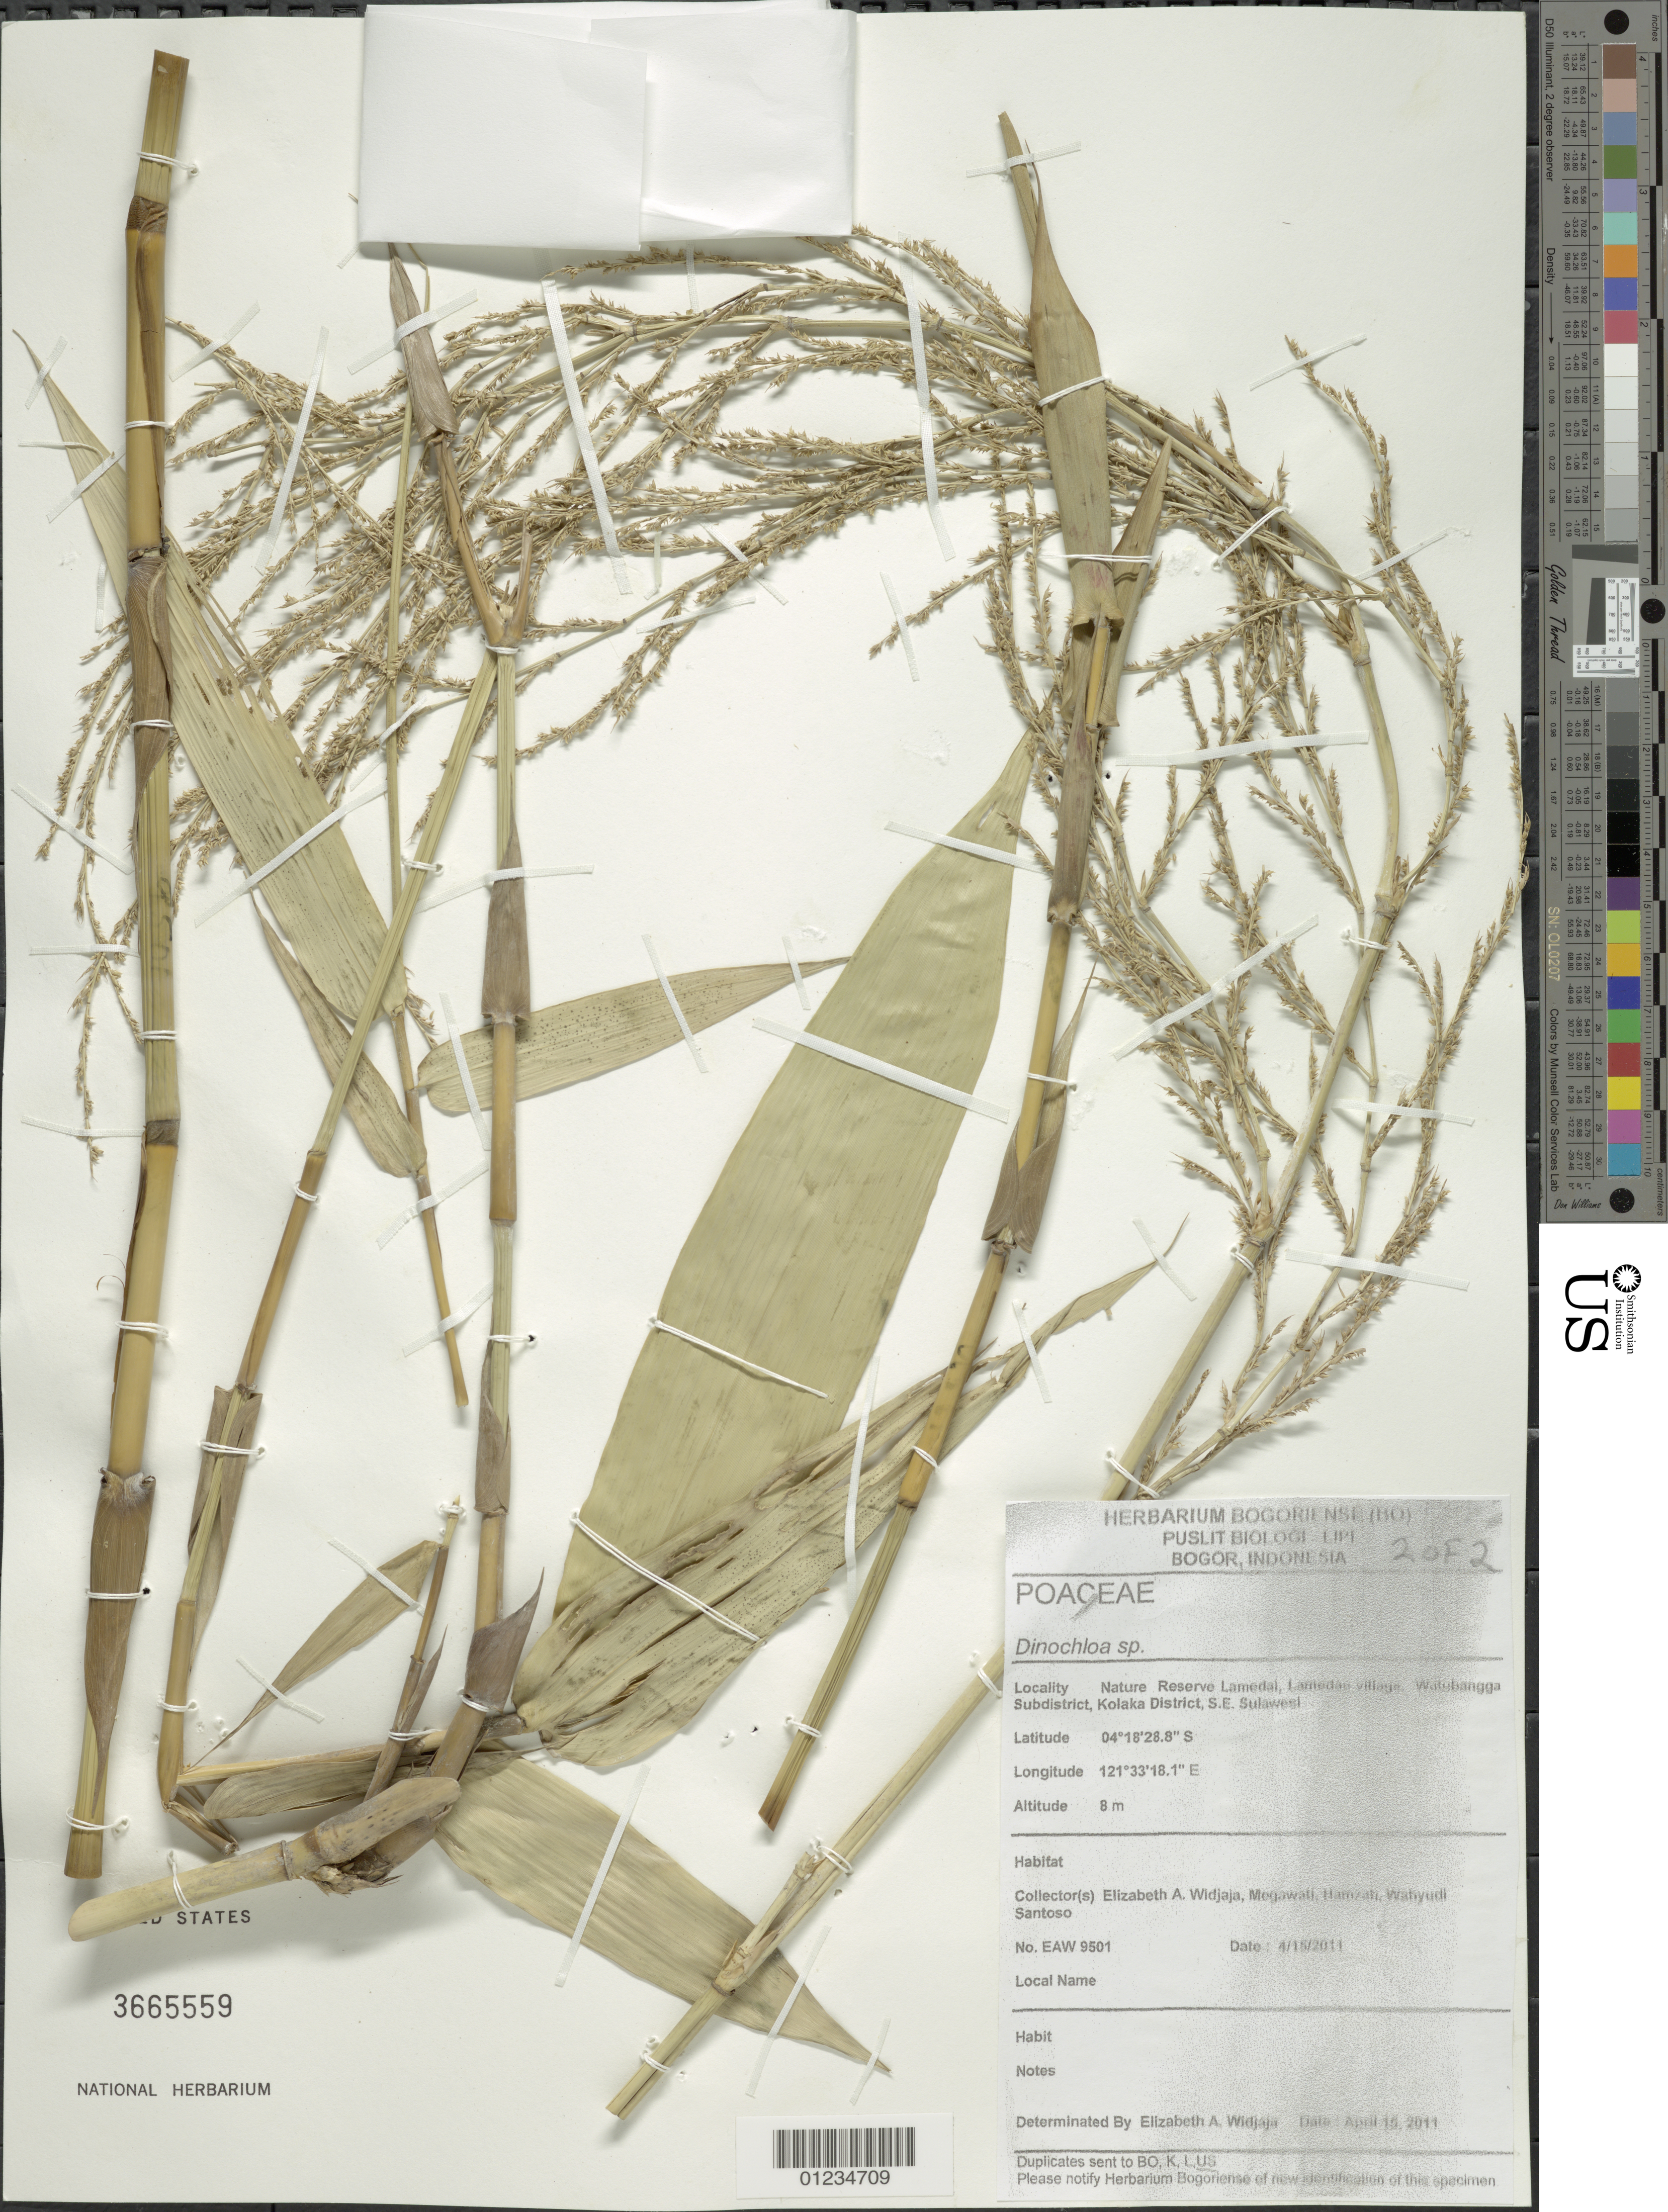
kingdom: Plantae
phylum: Tracheophyta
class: Liliopsida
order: Poales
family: Poaceae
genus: Dinochloa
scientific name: Dinochloa sp.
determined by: Widjaja, E. A.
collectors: E. A. Widjaja, -. Megawati, -. Hamzah & W. Santoso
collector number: EAW 9501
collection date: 2011-04-15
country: Indonesia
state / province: Sulawesi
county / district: Sulawesi Tenggara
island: Sulawesi [Celebes]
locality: Nature Reserve Lamedai, Lamedae village, Watubangga Subdistrict, Kolaka District, S.E. Sulawesi.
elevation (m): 8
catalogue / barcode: US 3665559